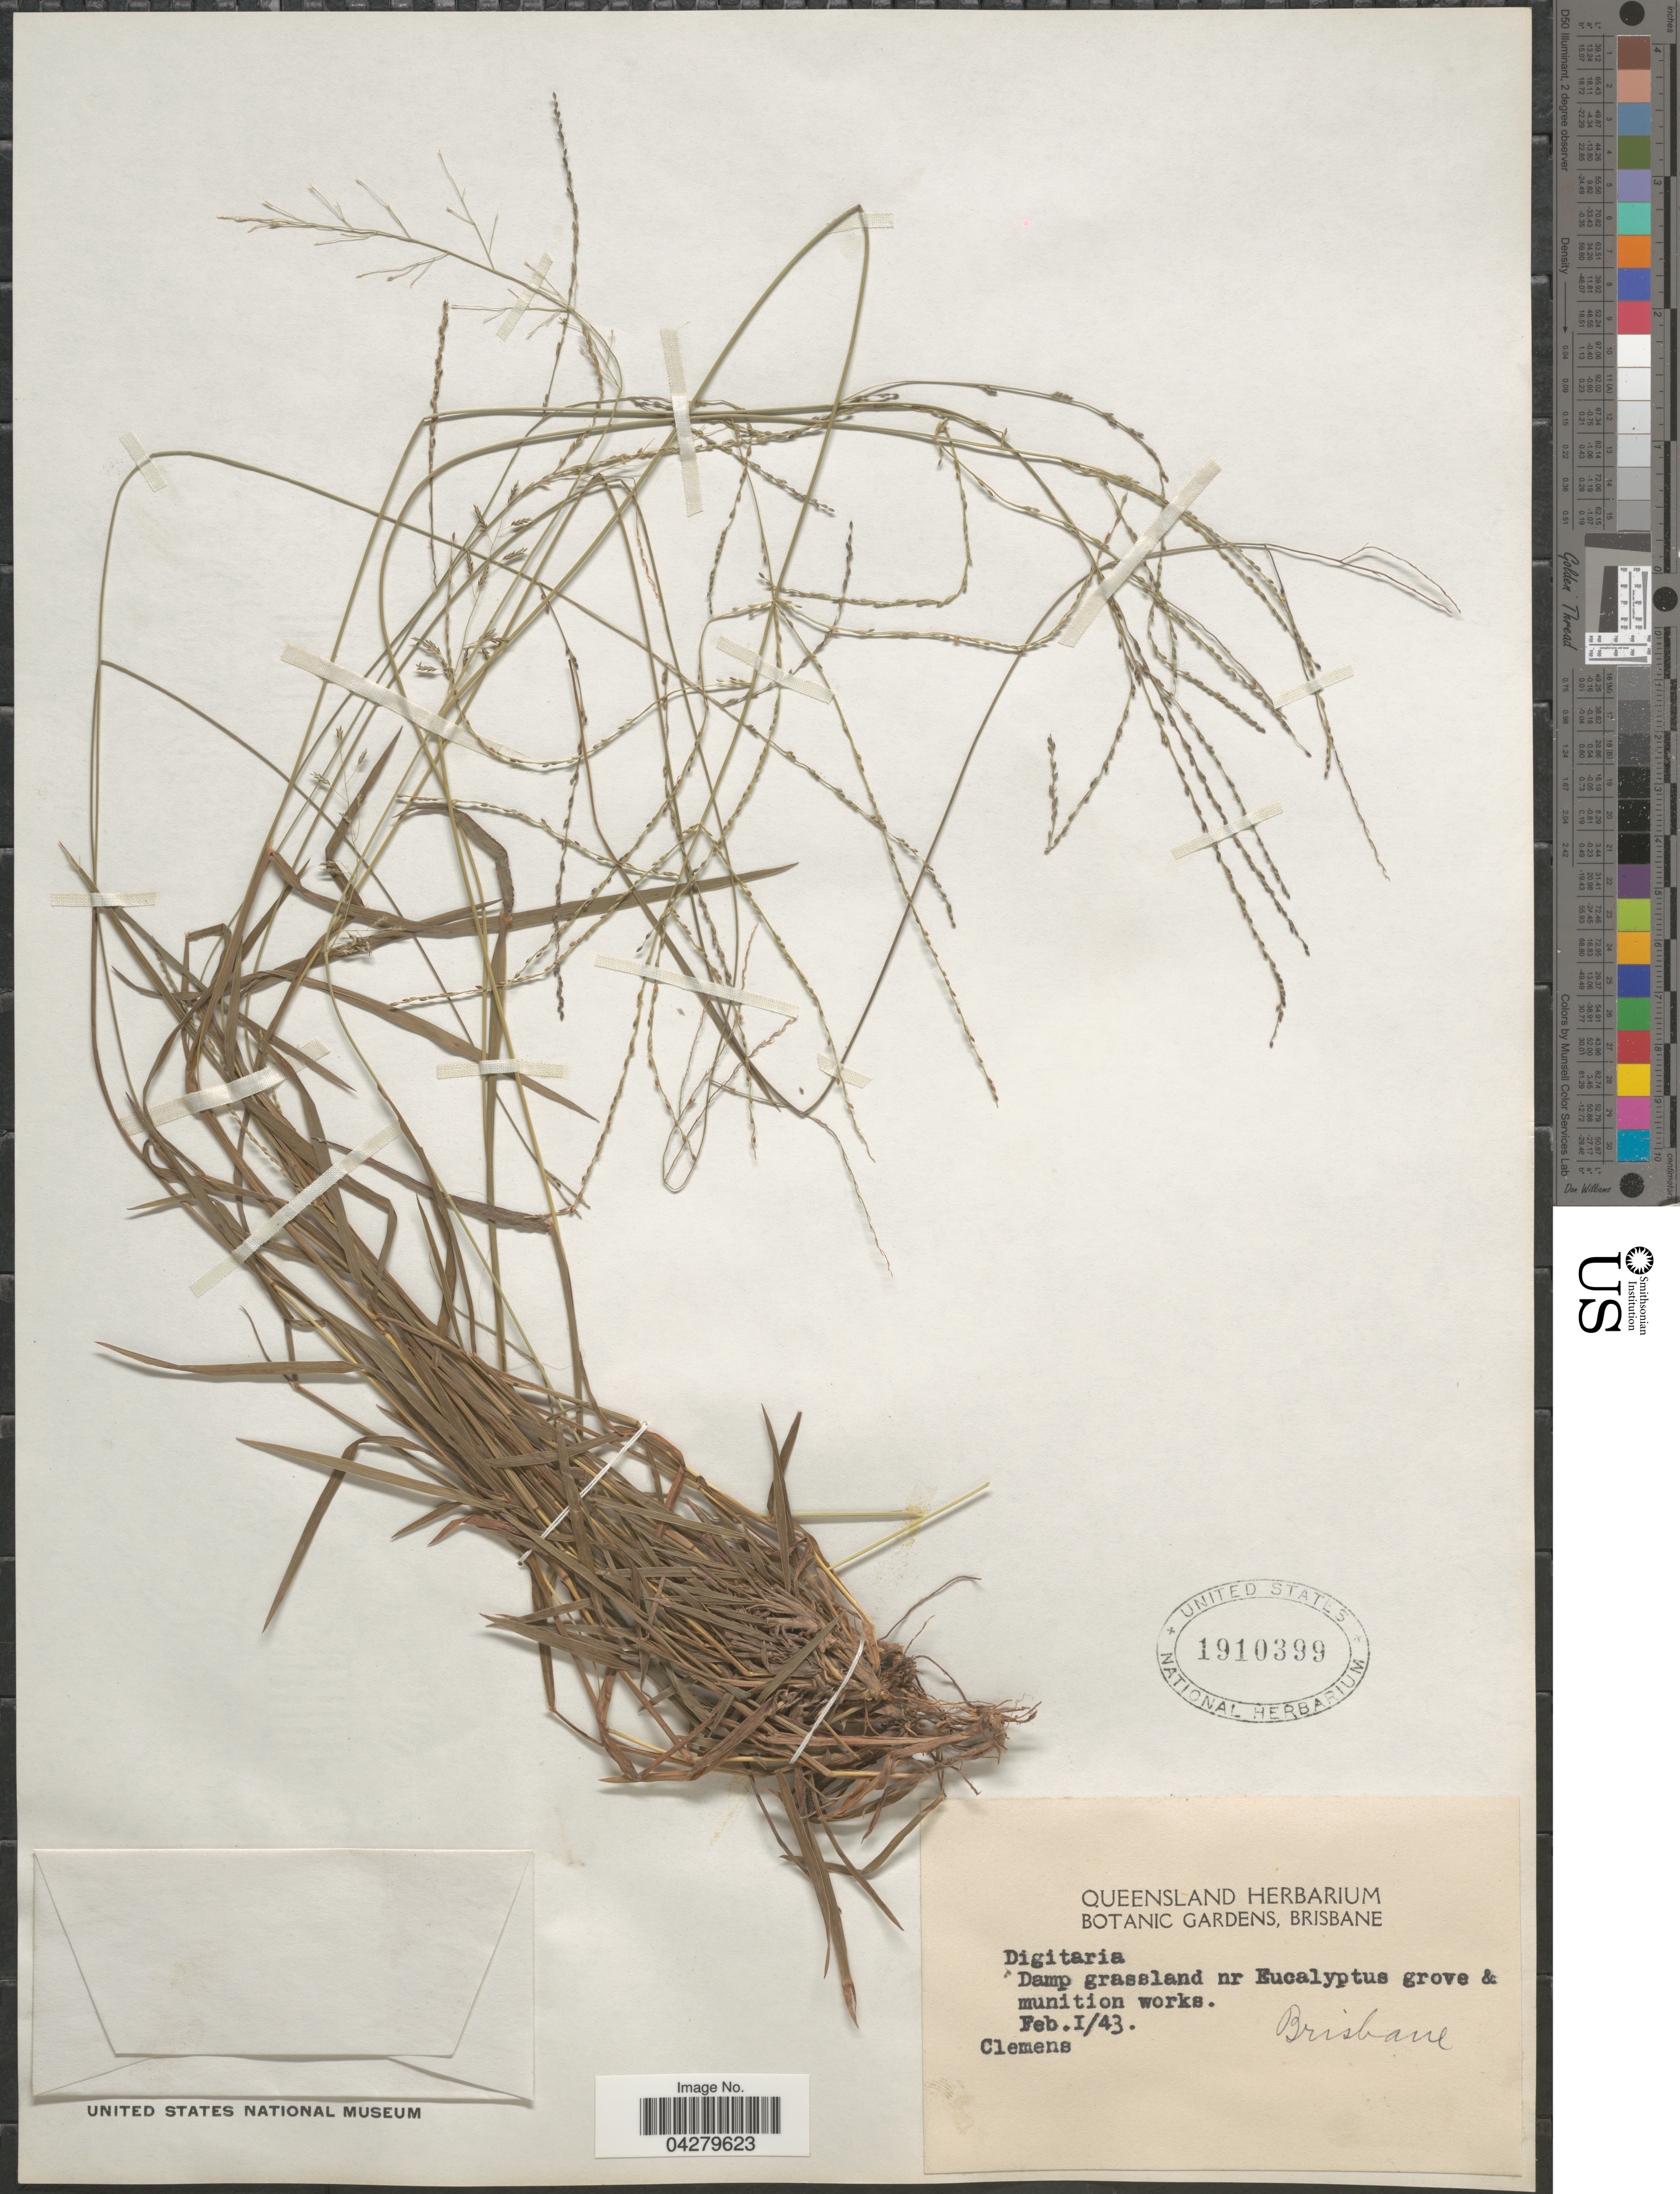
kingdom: Plantae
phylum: Tracheophyta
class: Liliopsida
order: Poales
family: Poaceae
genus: Digitaria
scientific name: Digitaria sp.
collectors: -. Clemens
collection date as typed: Transcribed d/m/y: 1/2/43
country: Australia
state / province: Queensland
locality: Damp grassland nr Eucalyptus grove & munition works. Brisbane.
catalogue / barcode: US 1910399